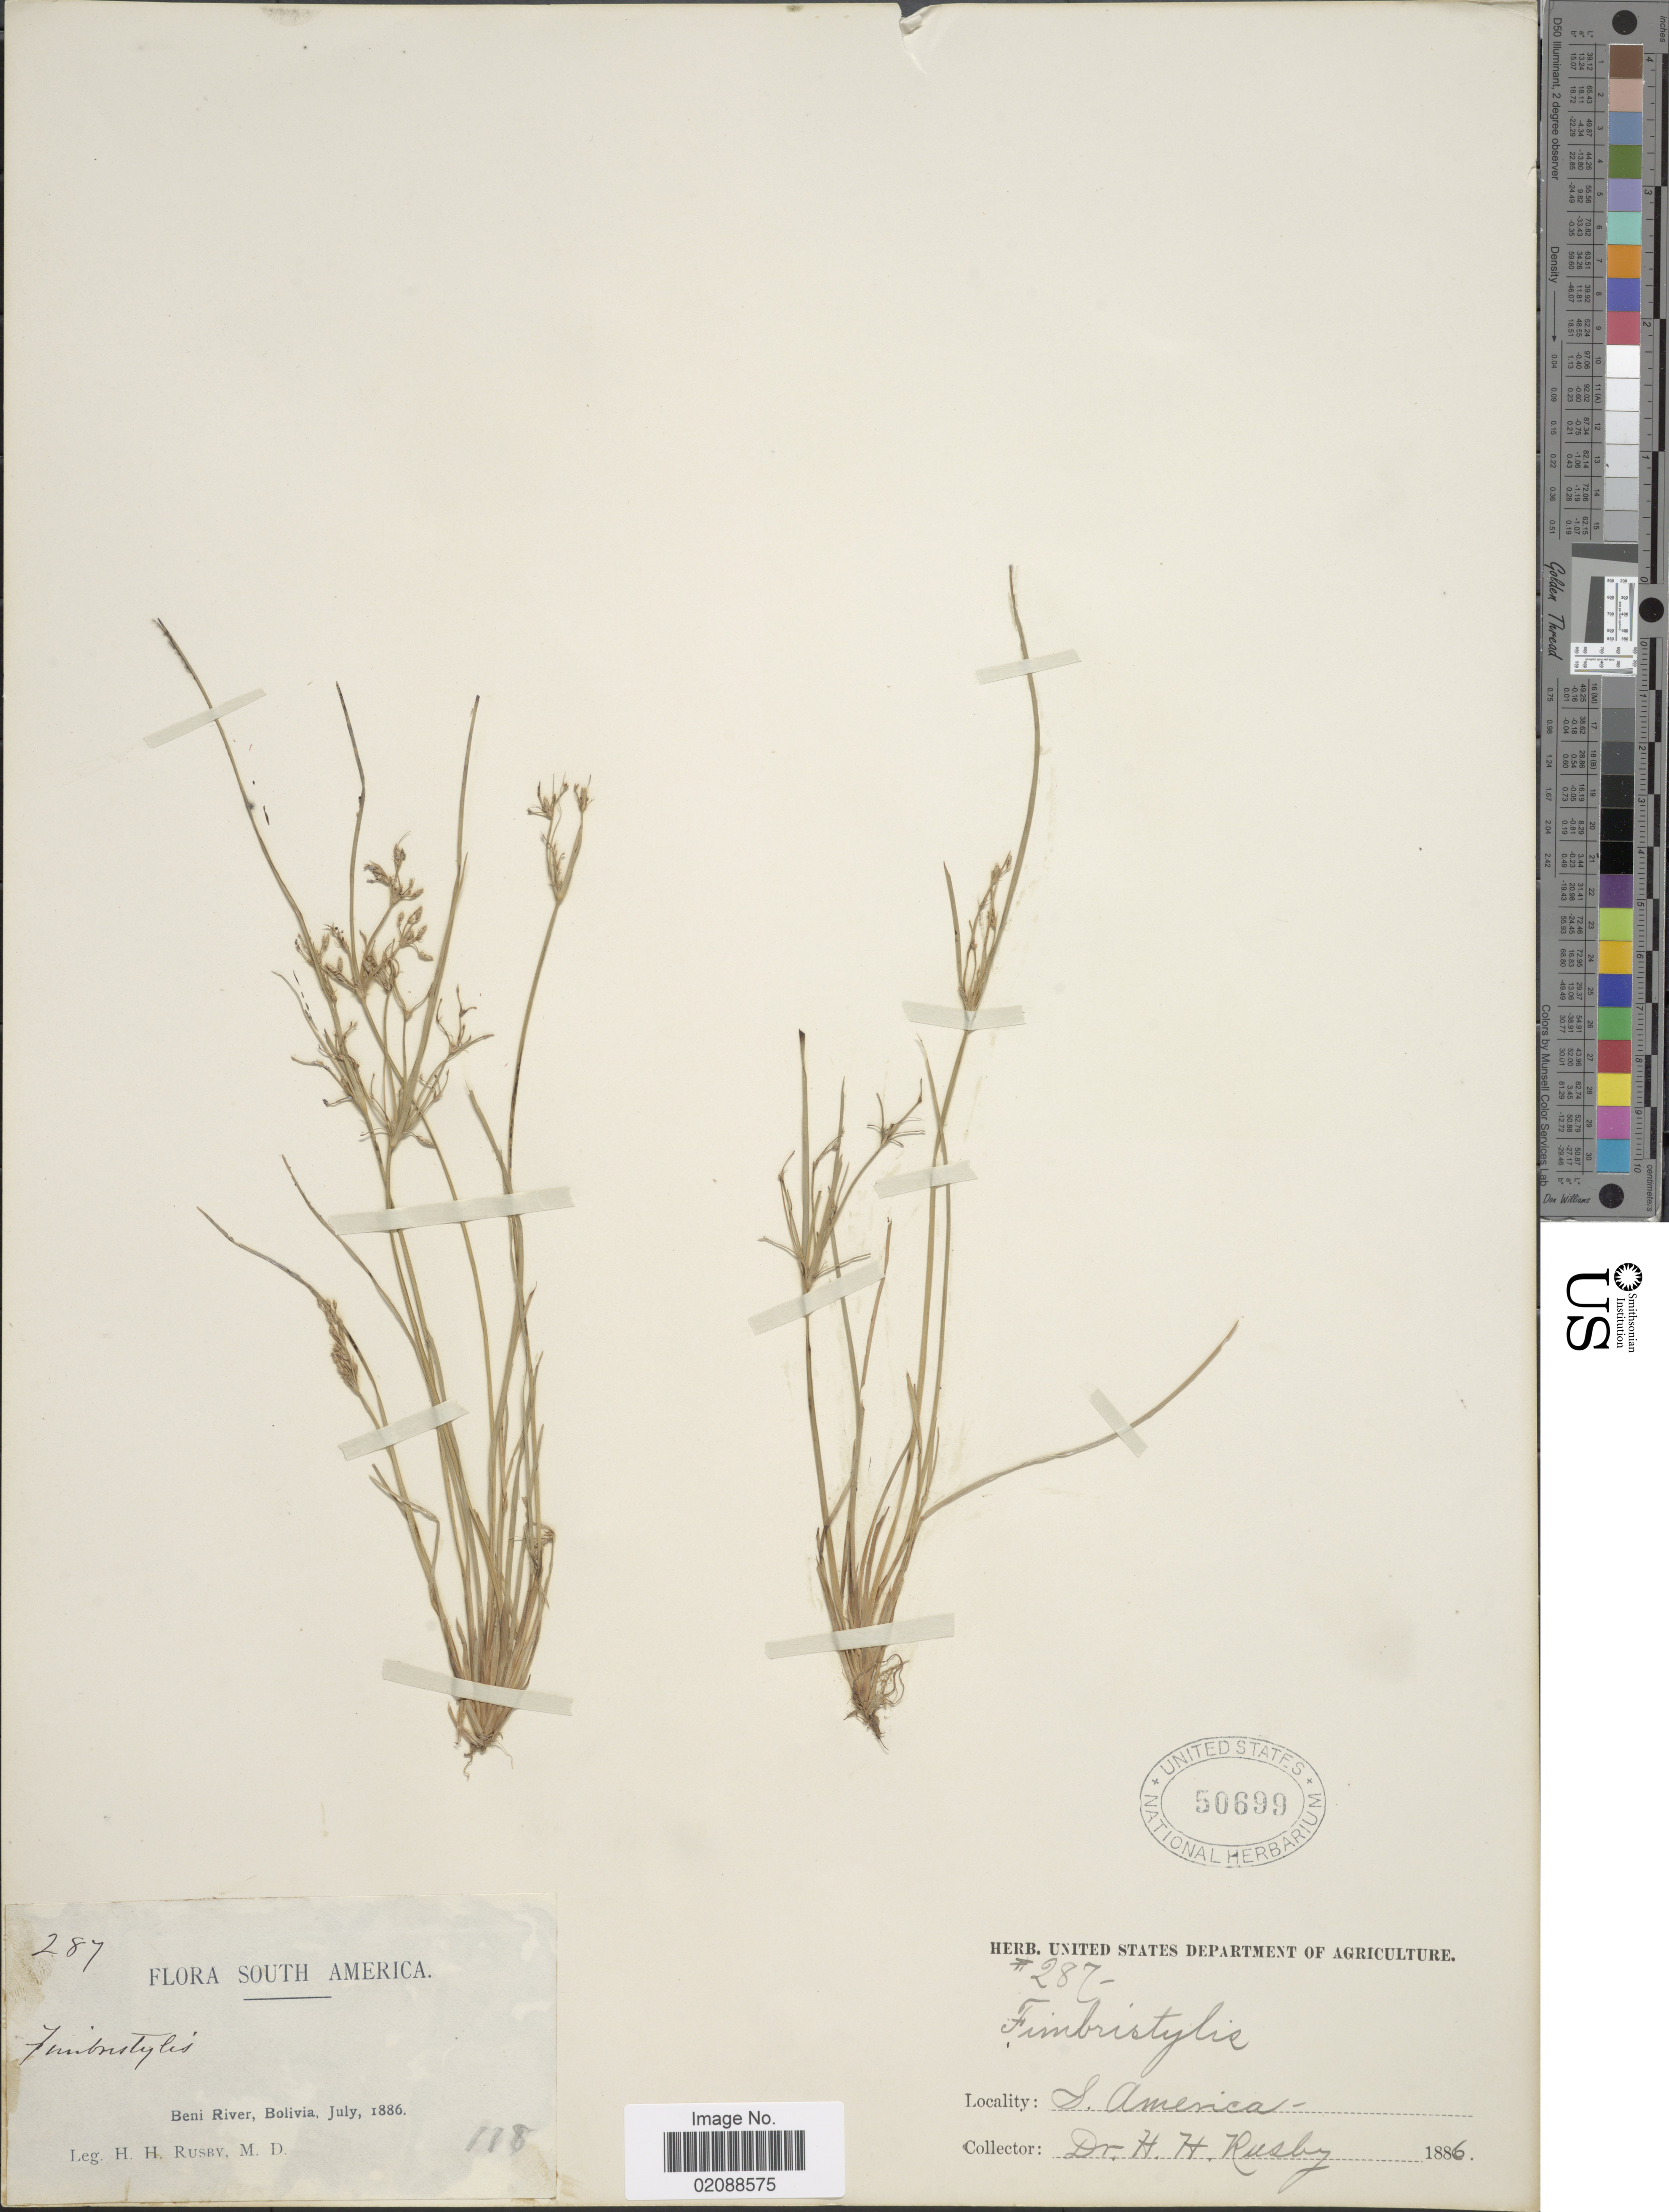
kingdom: Plantae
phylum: Tracheophyta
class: Liliopsida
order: Poales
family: Cyperaceae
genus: Fimbristylis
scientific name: Fimbristylis sp.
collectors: H. H. Rusby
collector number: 287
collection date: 1886-07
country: Bolivia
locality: Beni River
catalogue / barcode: US 50699